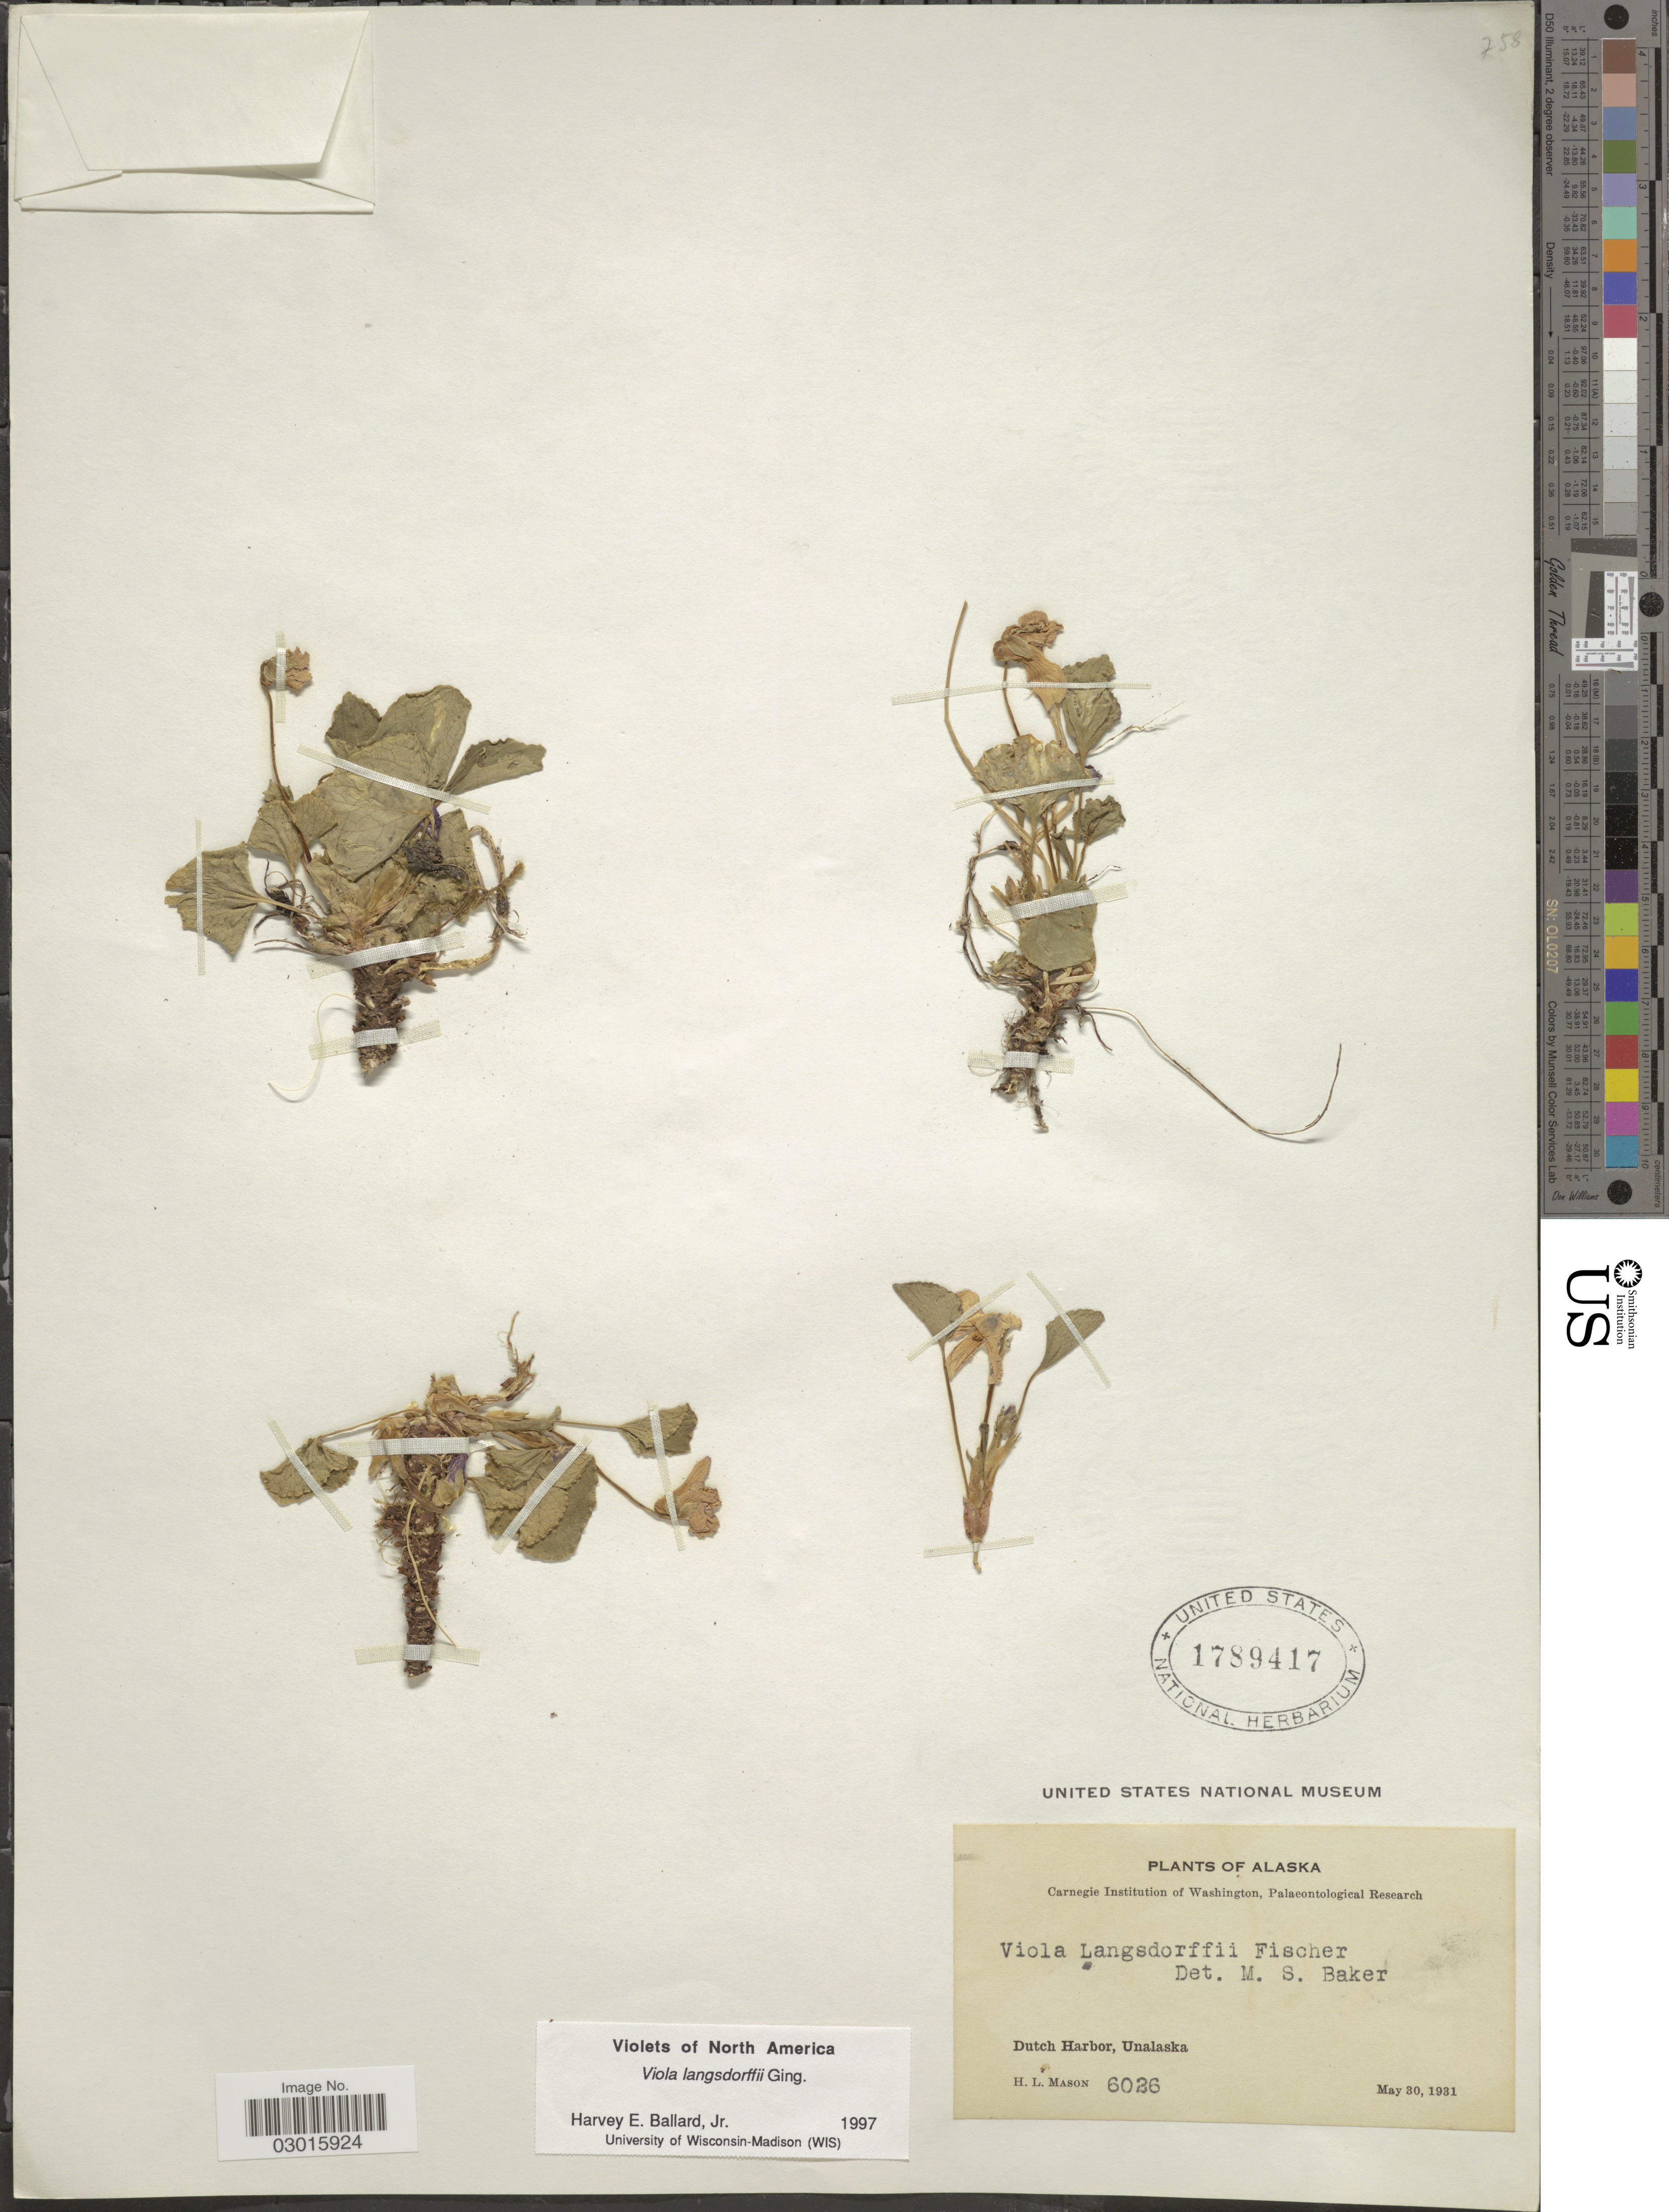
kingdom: Plantae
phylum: Tracheophyta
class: Magnoliopsida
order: Malpighiales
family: Violaceae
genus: Viola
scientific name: Viola langsdorffii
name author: Fisch. ex Ging.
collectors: H. L. Mason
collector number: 6026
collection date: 1931-05-30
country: United States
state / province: Alaska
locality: Dutch Harbor, Unalaska.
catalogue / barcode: US 1789417